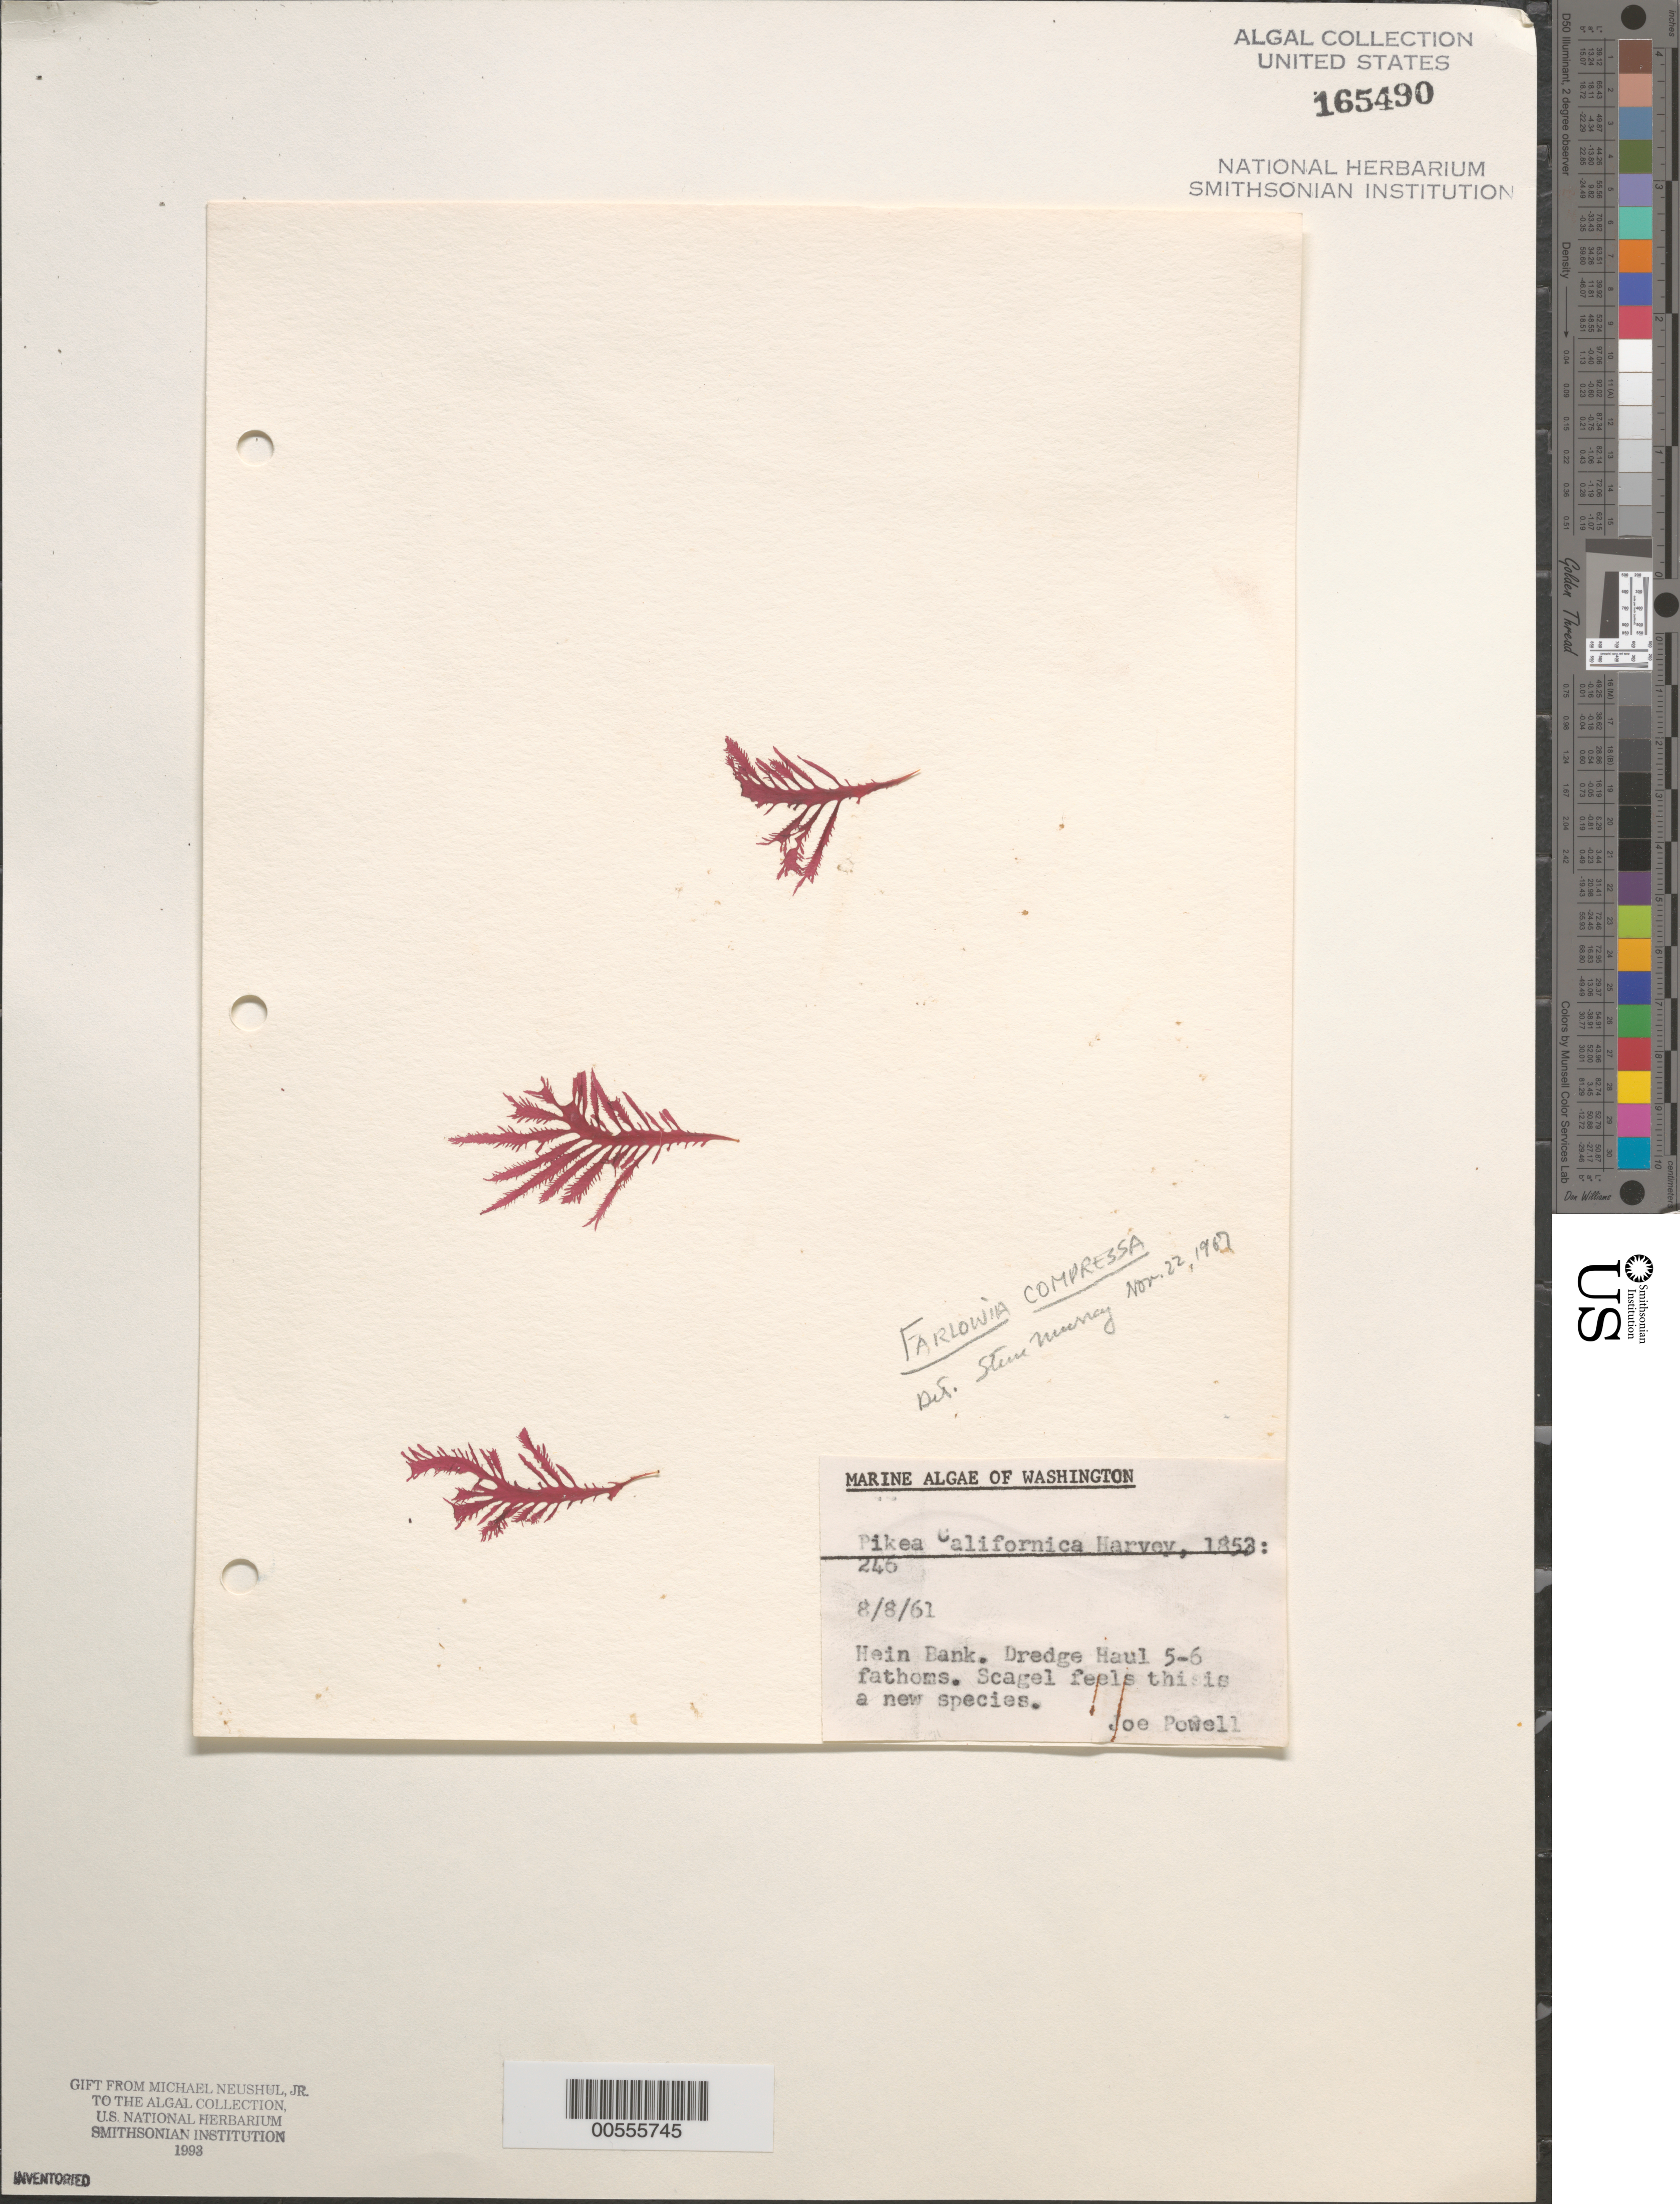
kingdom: Plantae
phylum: Rhodophyta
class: Florideophyceae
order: Gigartinales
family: Dumontiaceae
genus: Farlowia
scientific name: Farlowia compressa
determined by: Murray, S. N.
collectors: J. Powell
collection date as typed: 08 Aug 1961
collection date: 1961-08-08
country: United States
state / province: Washington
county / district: San Juan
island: San Juan Islands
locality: Hein Bank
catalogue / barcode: US 165490